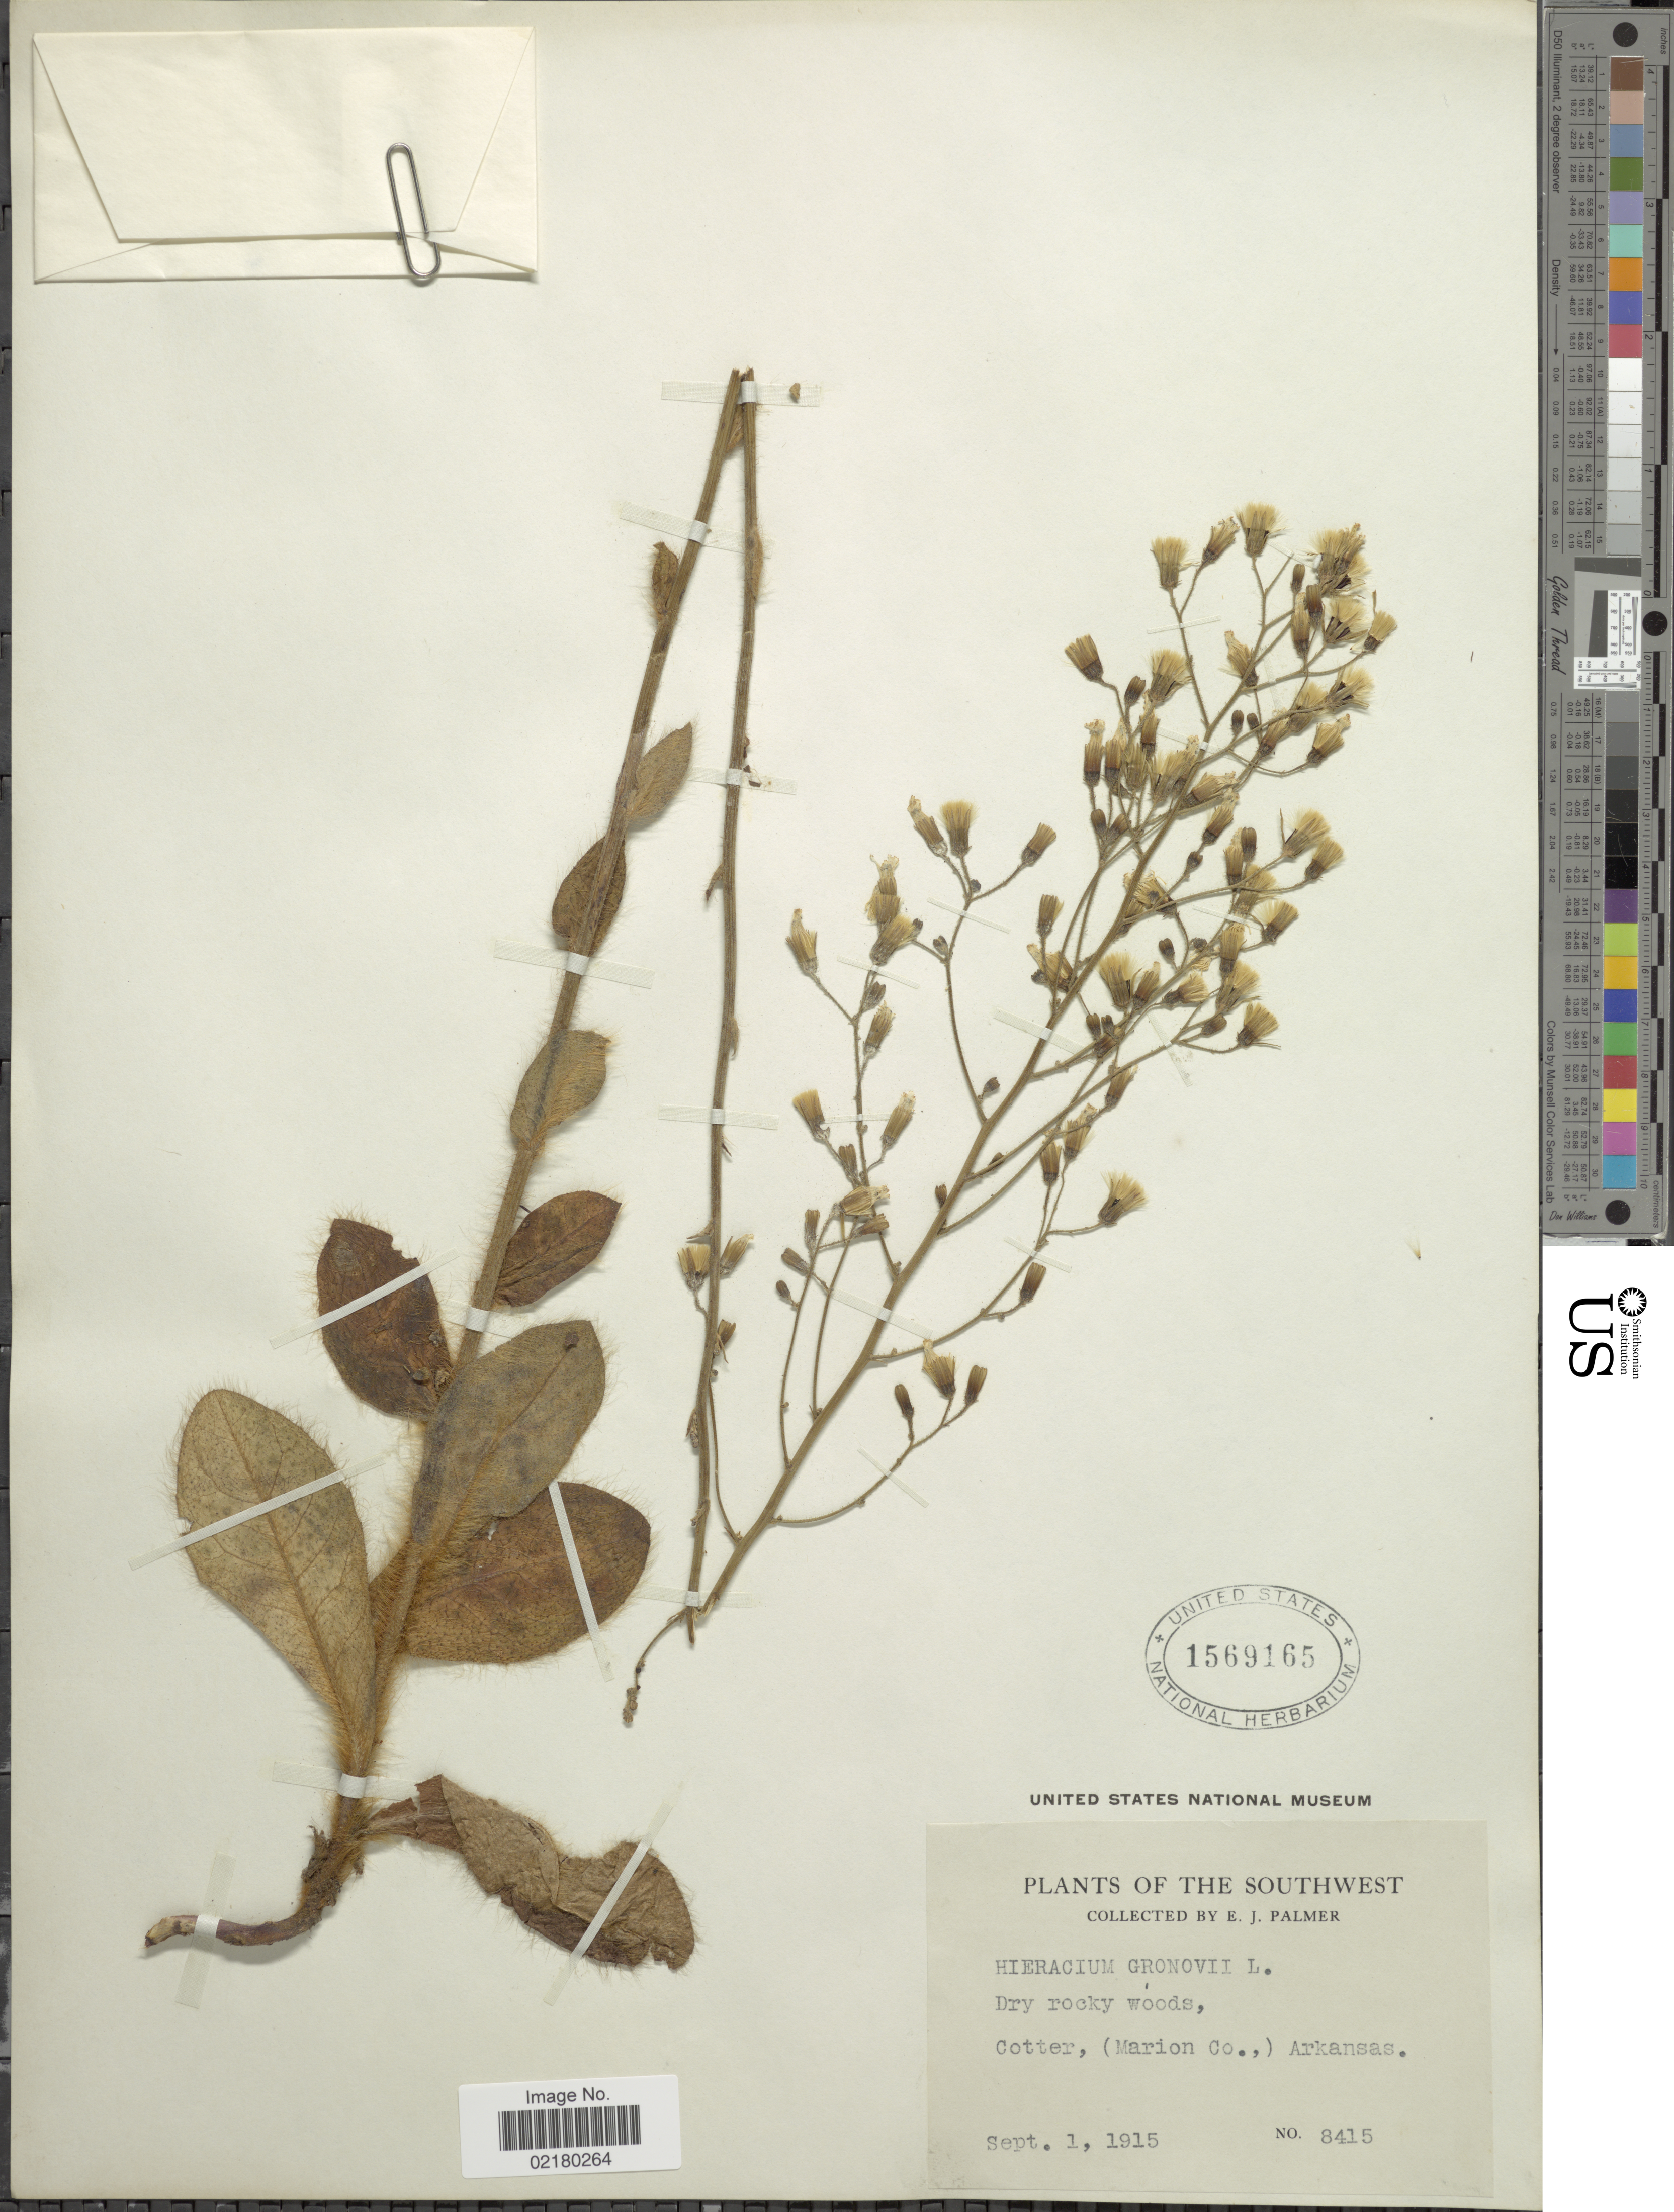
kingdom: Plantae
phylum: Tracheophyta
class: Magnoliopsida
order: Asterales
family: Asteraceae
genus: Hieracium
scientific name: Hieracium gronovii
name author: L.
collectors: E. J. Palmer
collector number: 8415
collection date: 1915-09-01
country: United States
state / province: Arkansas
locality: Southwest, dry rocky woods, Cooter, (Marion Co)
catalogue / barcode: US 1569165